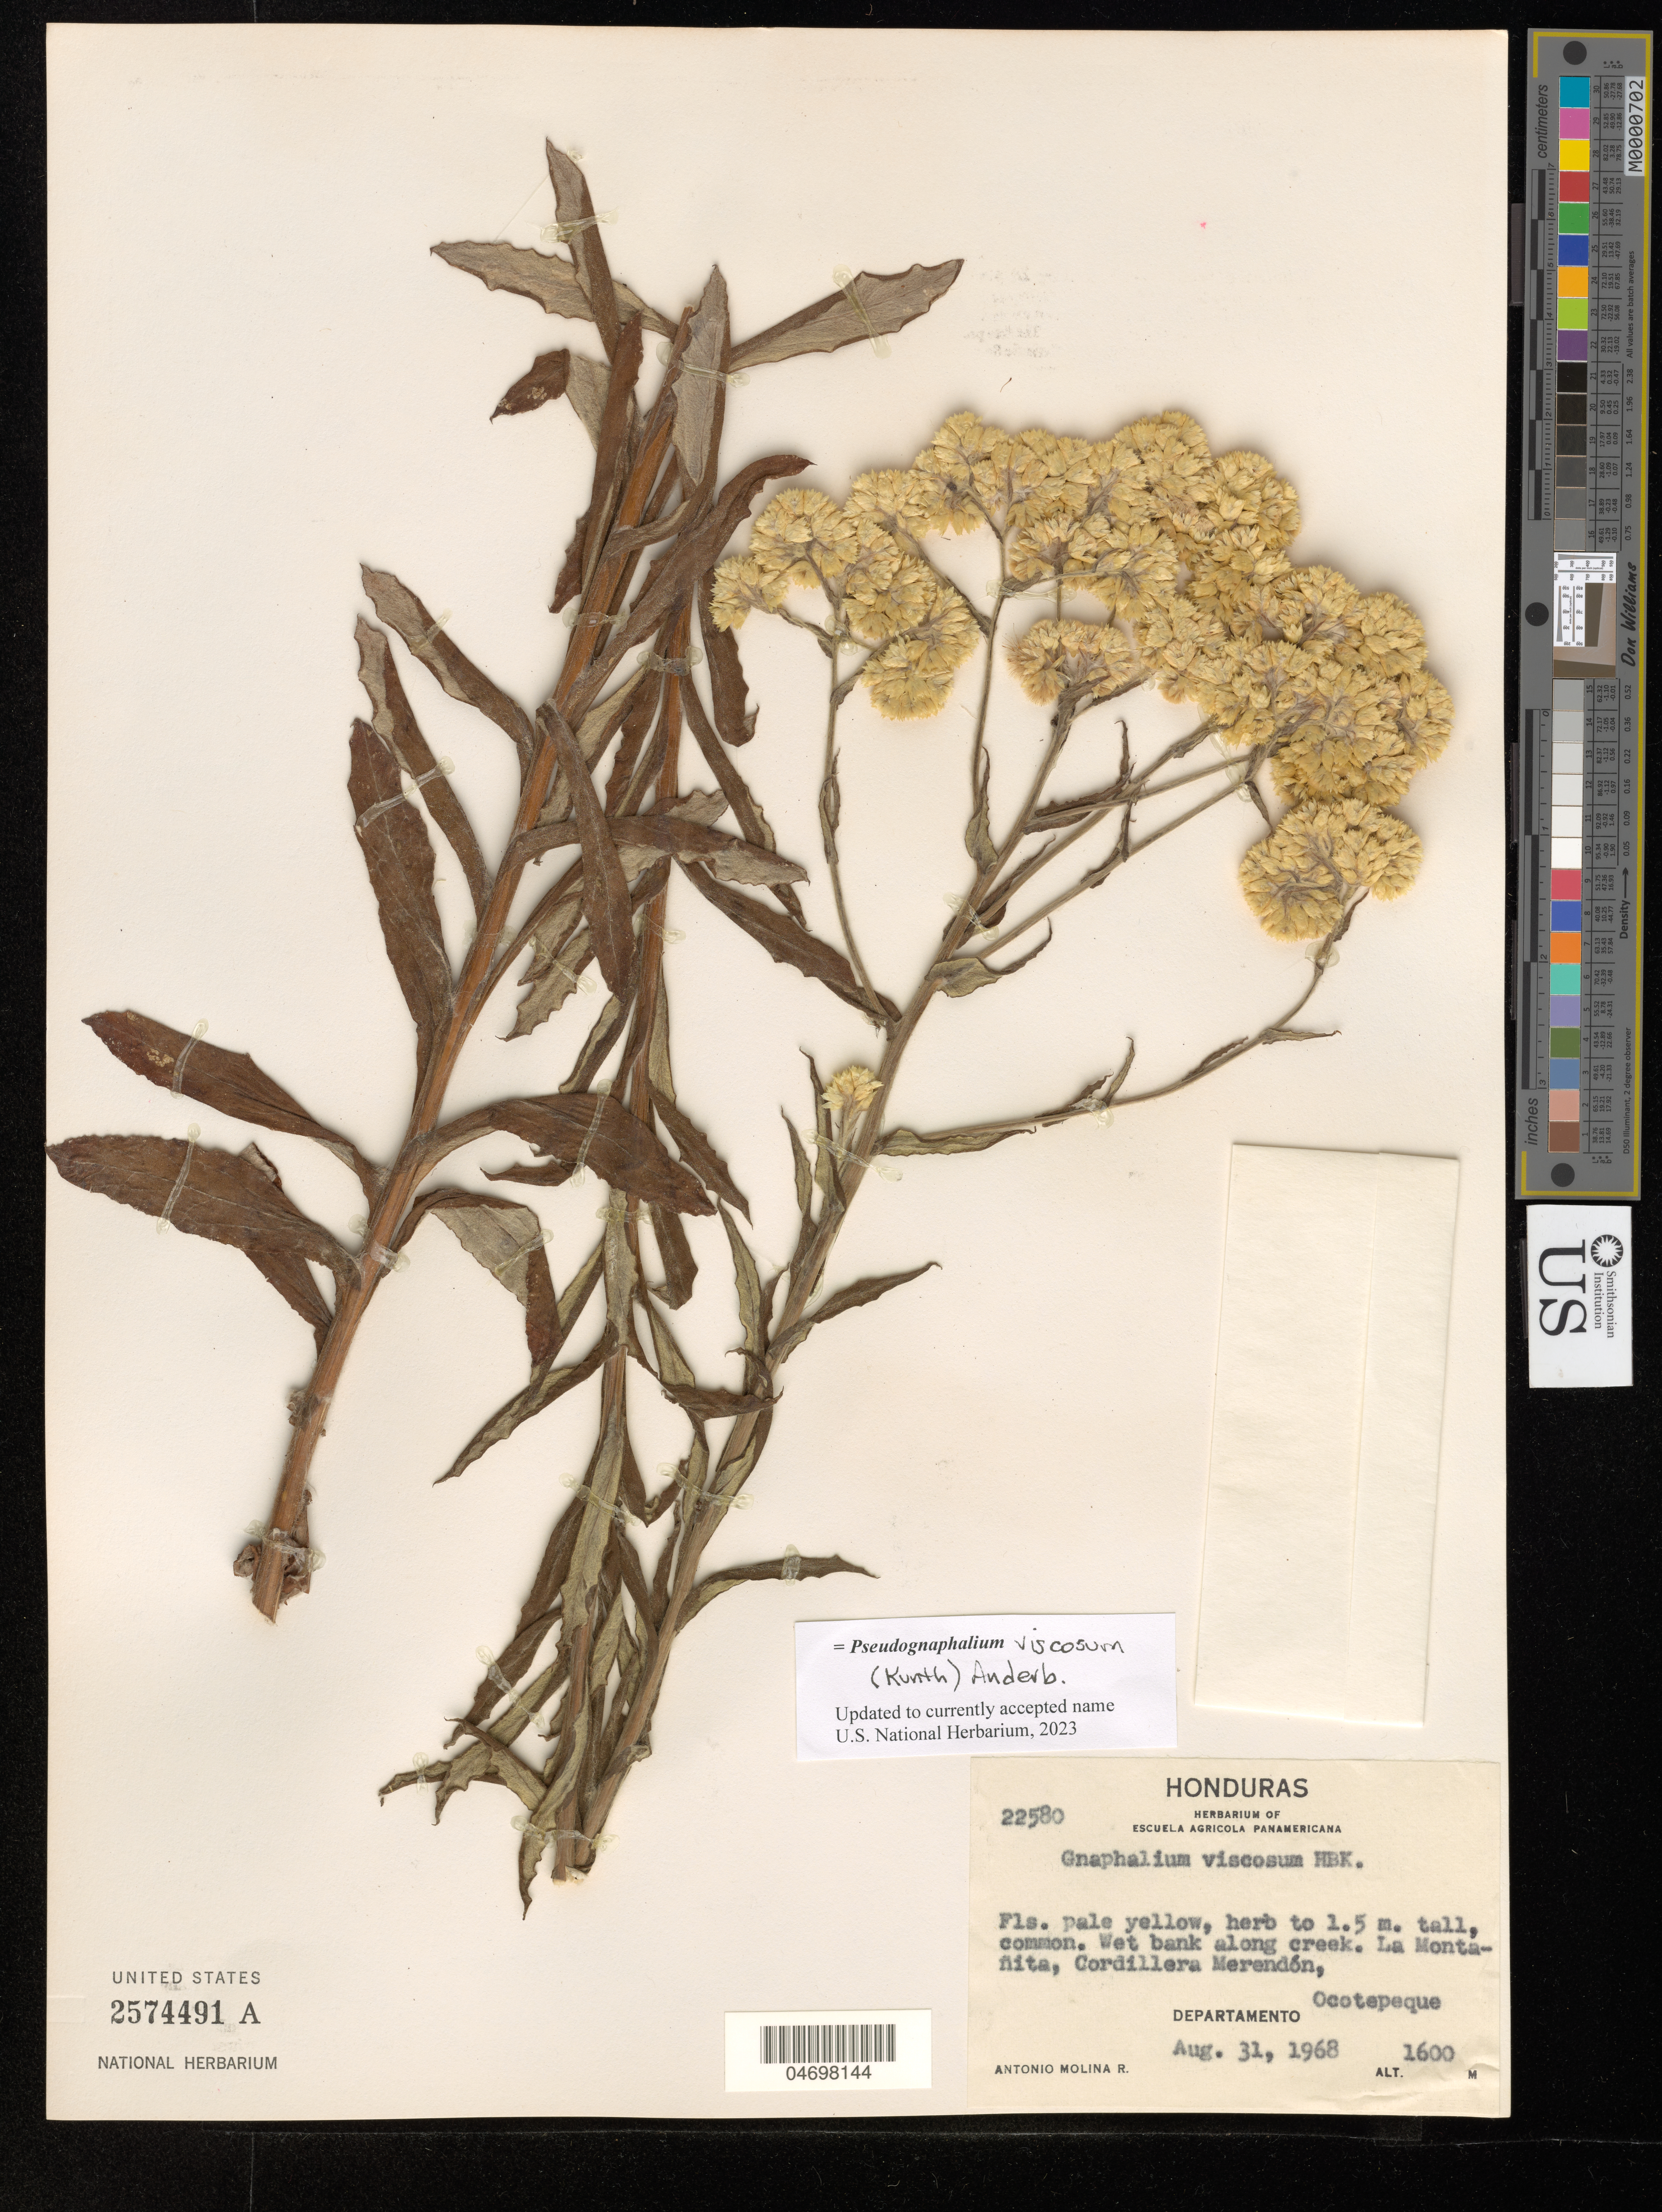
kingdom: Plantae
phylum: Tracheophyta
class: Magnoliopsida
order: Asterales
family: Asteraceae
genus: Pseudognaphalium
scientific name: Pseudognaphalium perelegans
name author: G.L. Nesom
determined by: Nesom, Guy L.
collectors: A. Molina R.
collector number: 22580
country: Honduras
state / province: Ocotepeque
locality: La Montañita, Cordillera Merendón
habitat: Wet bank along creek.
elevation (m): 1600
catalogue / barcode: US 2574491A